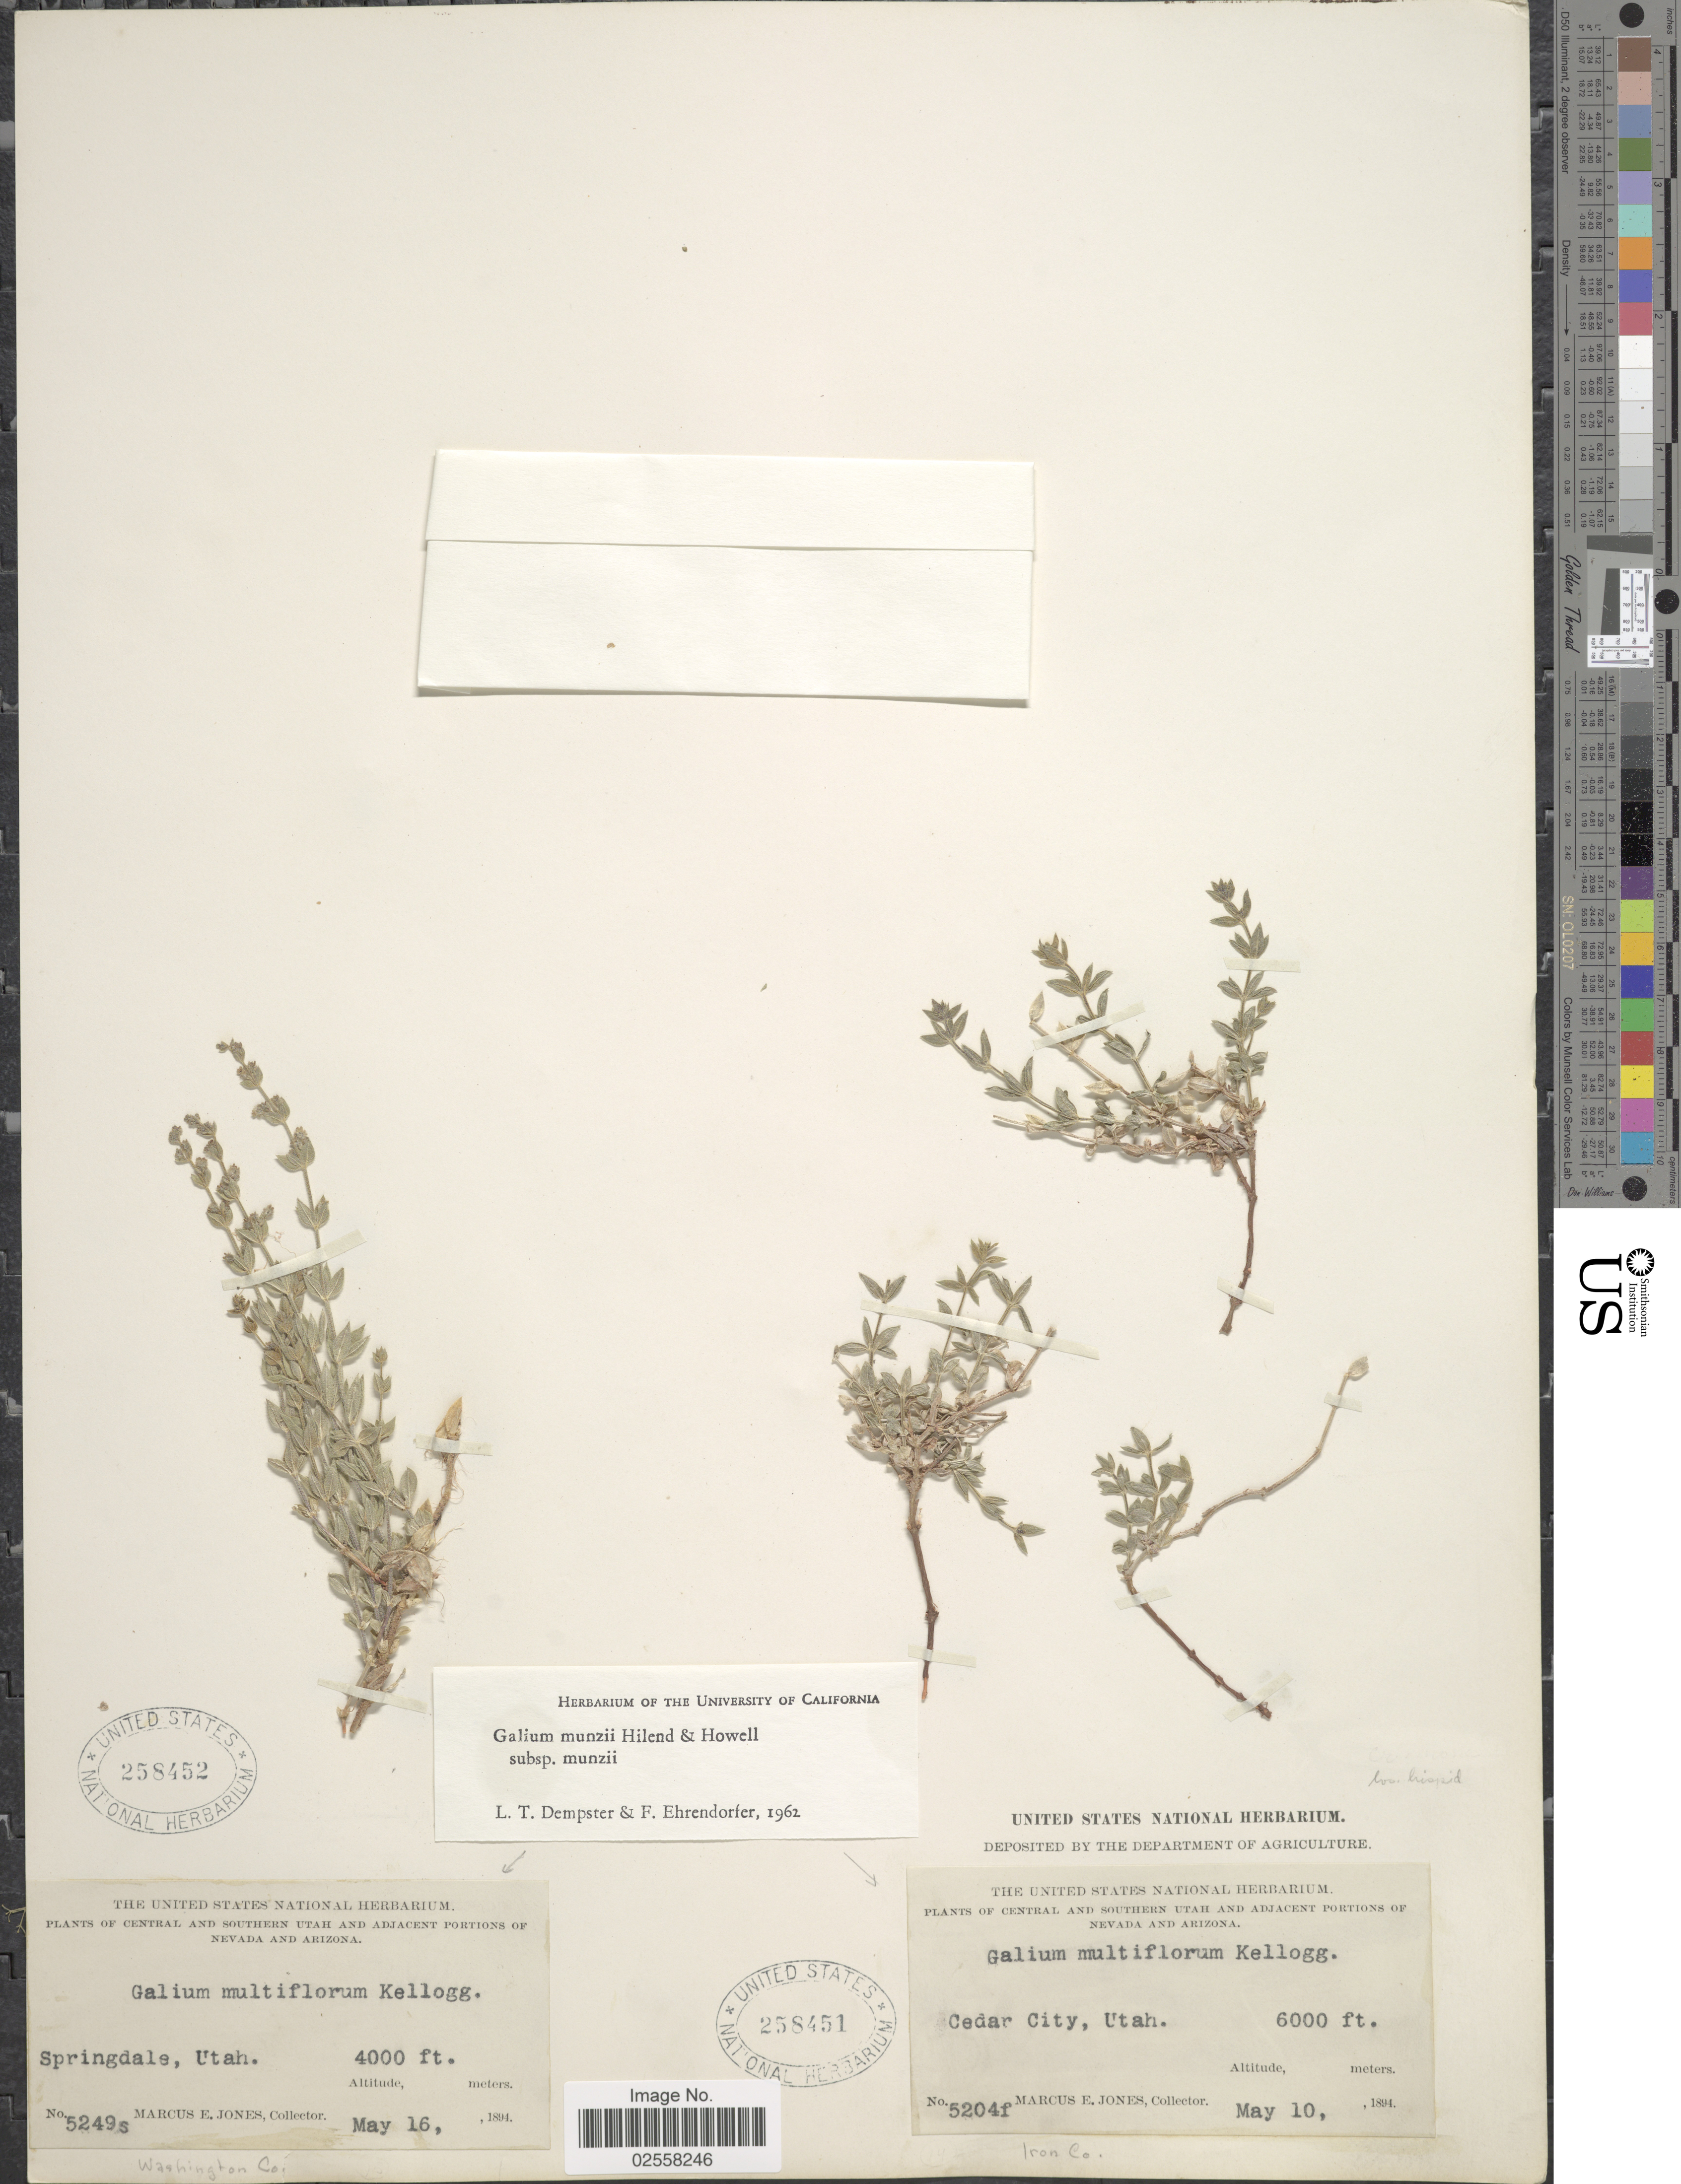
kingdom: Plantae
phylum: Tracheophyta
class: Magnoliopsida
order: Gentianales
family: Rubiaceae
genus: Galium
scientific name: Galium munzii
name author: Hilend & J.T. Howell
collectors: M. E. Jones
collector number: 5204f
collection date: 1894-05-10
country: United States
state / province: Utah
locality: Cedar City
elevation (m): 1829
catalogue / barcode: US 258451-2